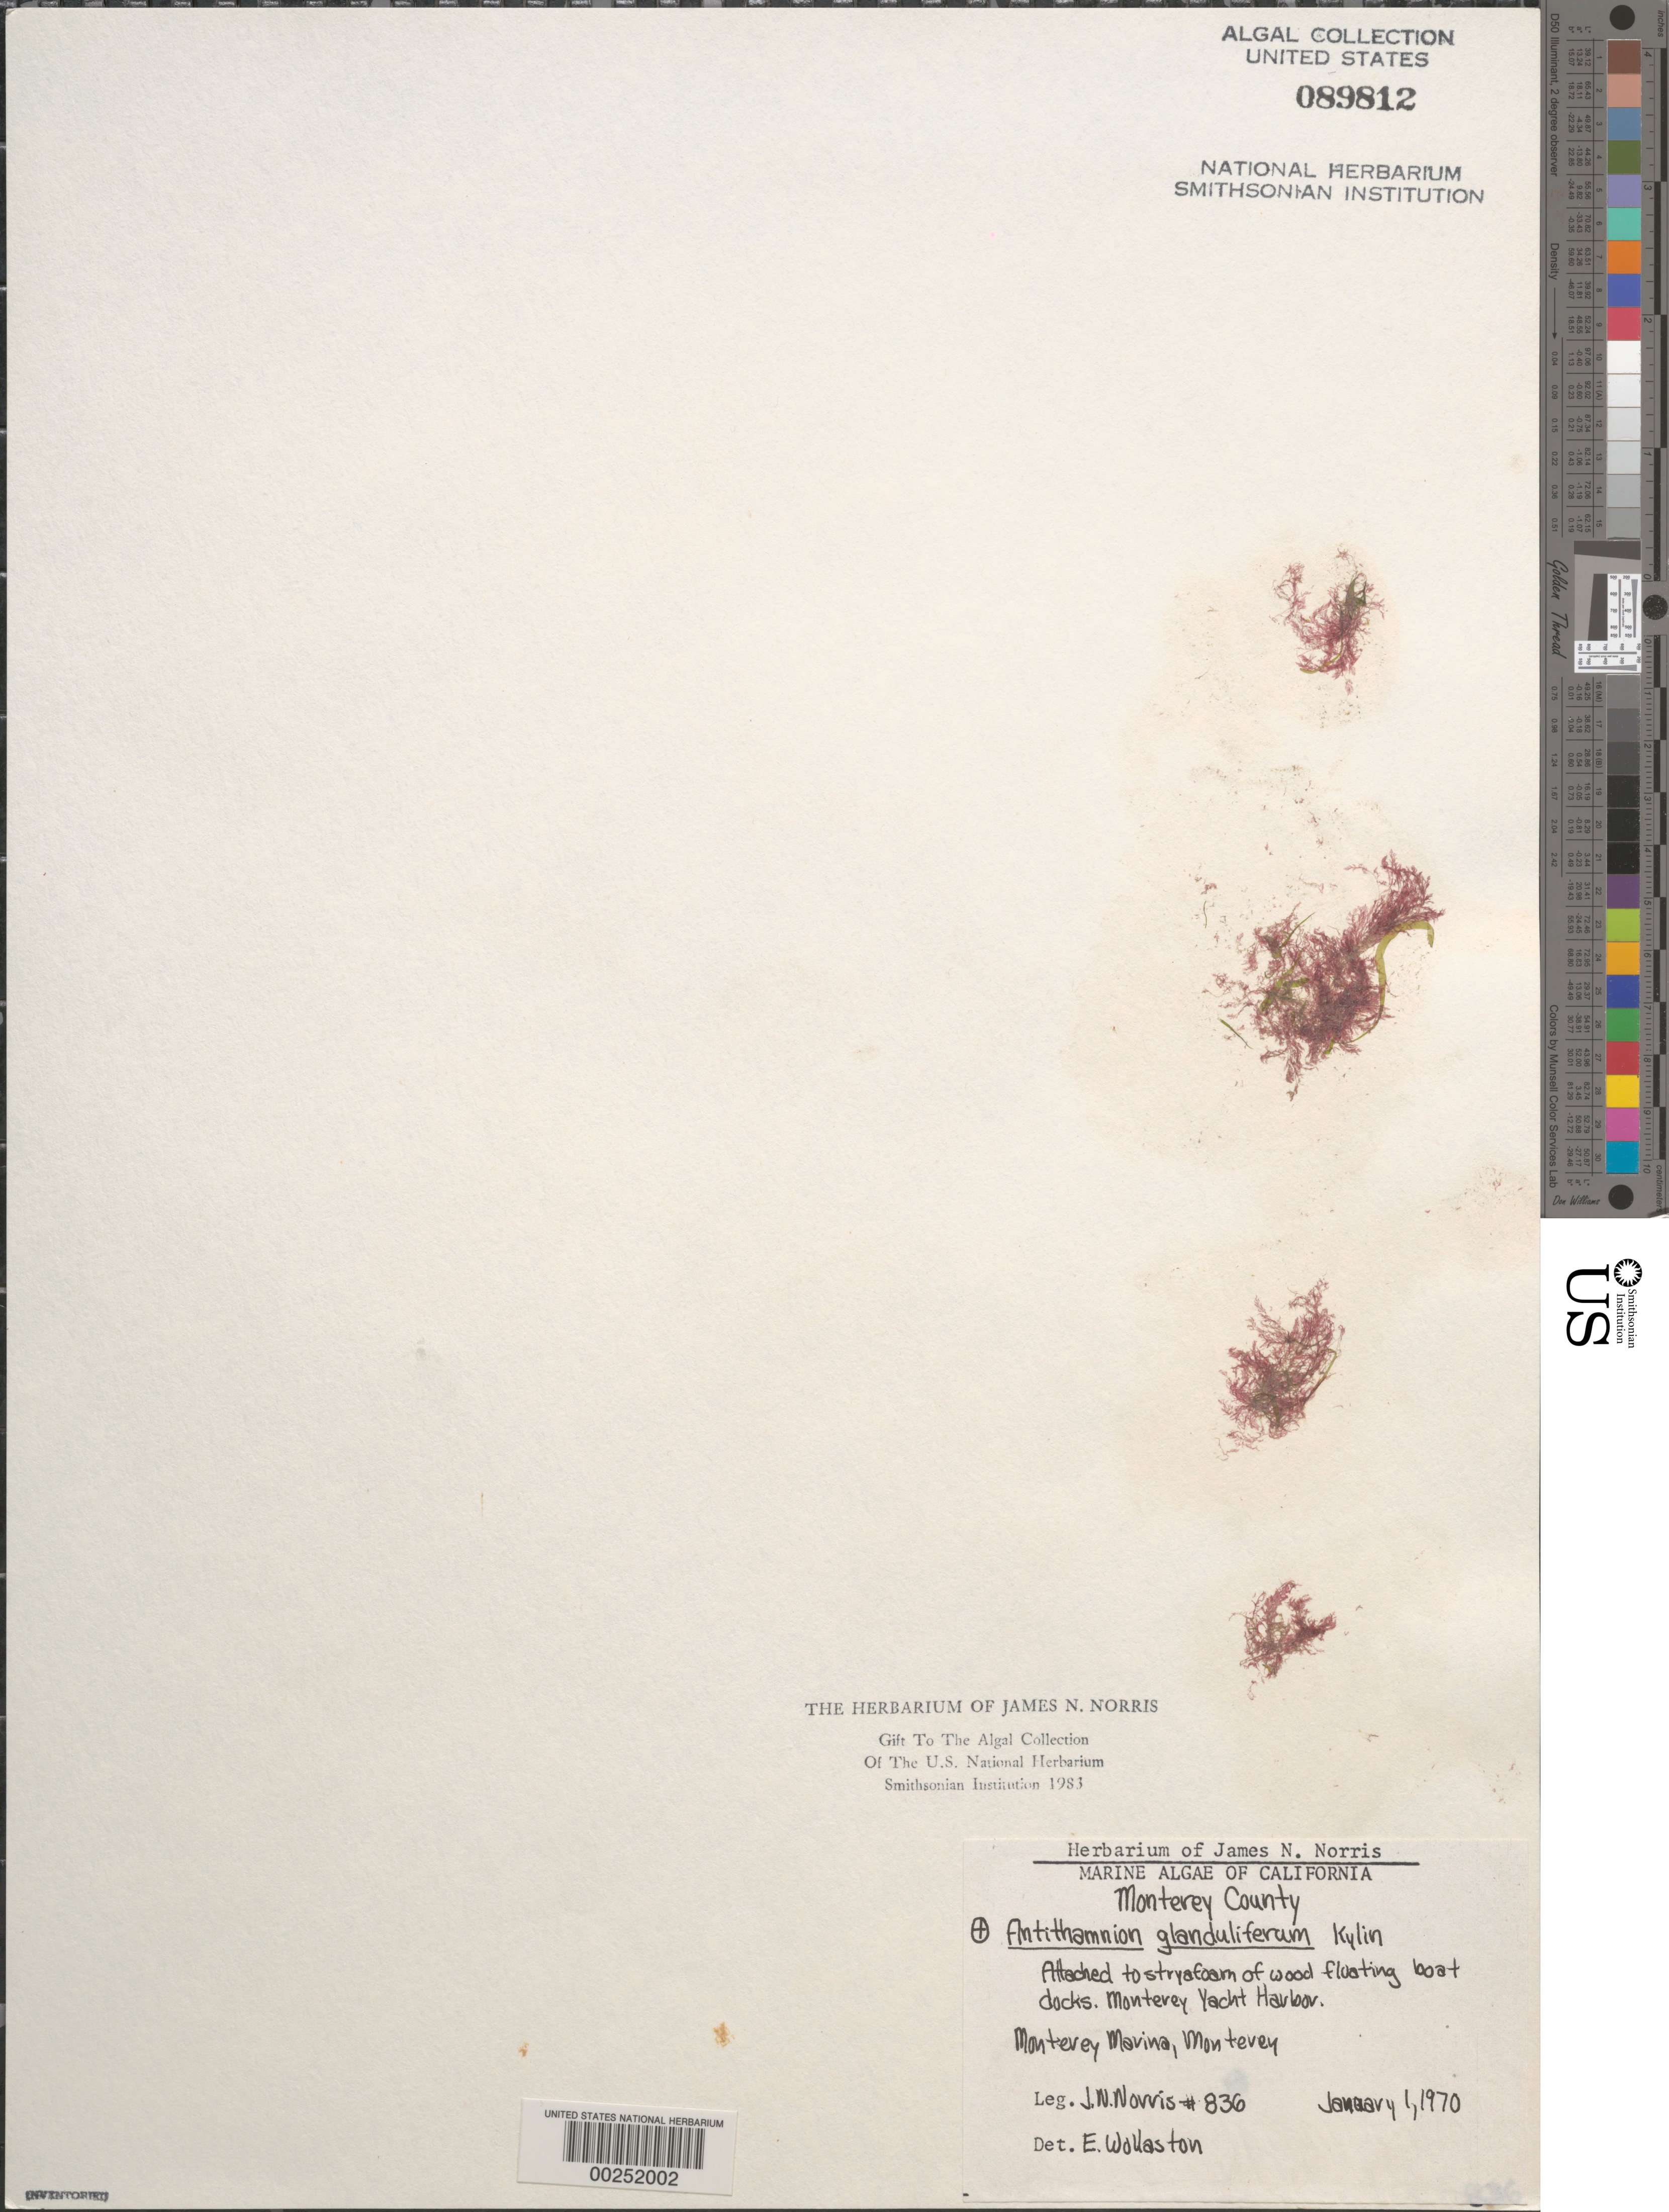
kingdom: Plantae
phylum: Rhodophyta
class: Florideophyceae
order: Ceramiales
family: Ceramiaceae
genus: Antithamnionella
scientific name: Antithamnionella spirographidis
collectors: J. N. Norris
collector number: JN-836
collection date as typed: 01 Jan 1970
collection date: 1970-01-01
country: United States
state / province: California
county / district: Monterey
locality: Monterey Yacht Harbor, Monterey Marina, Monterey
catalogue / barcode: US 89812